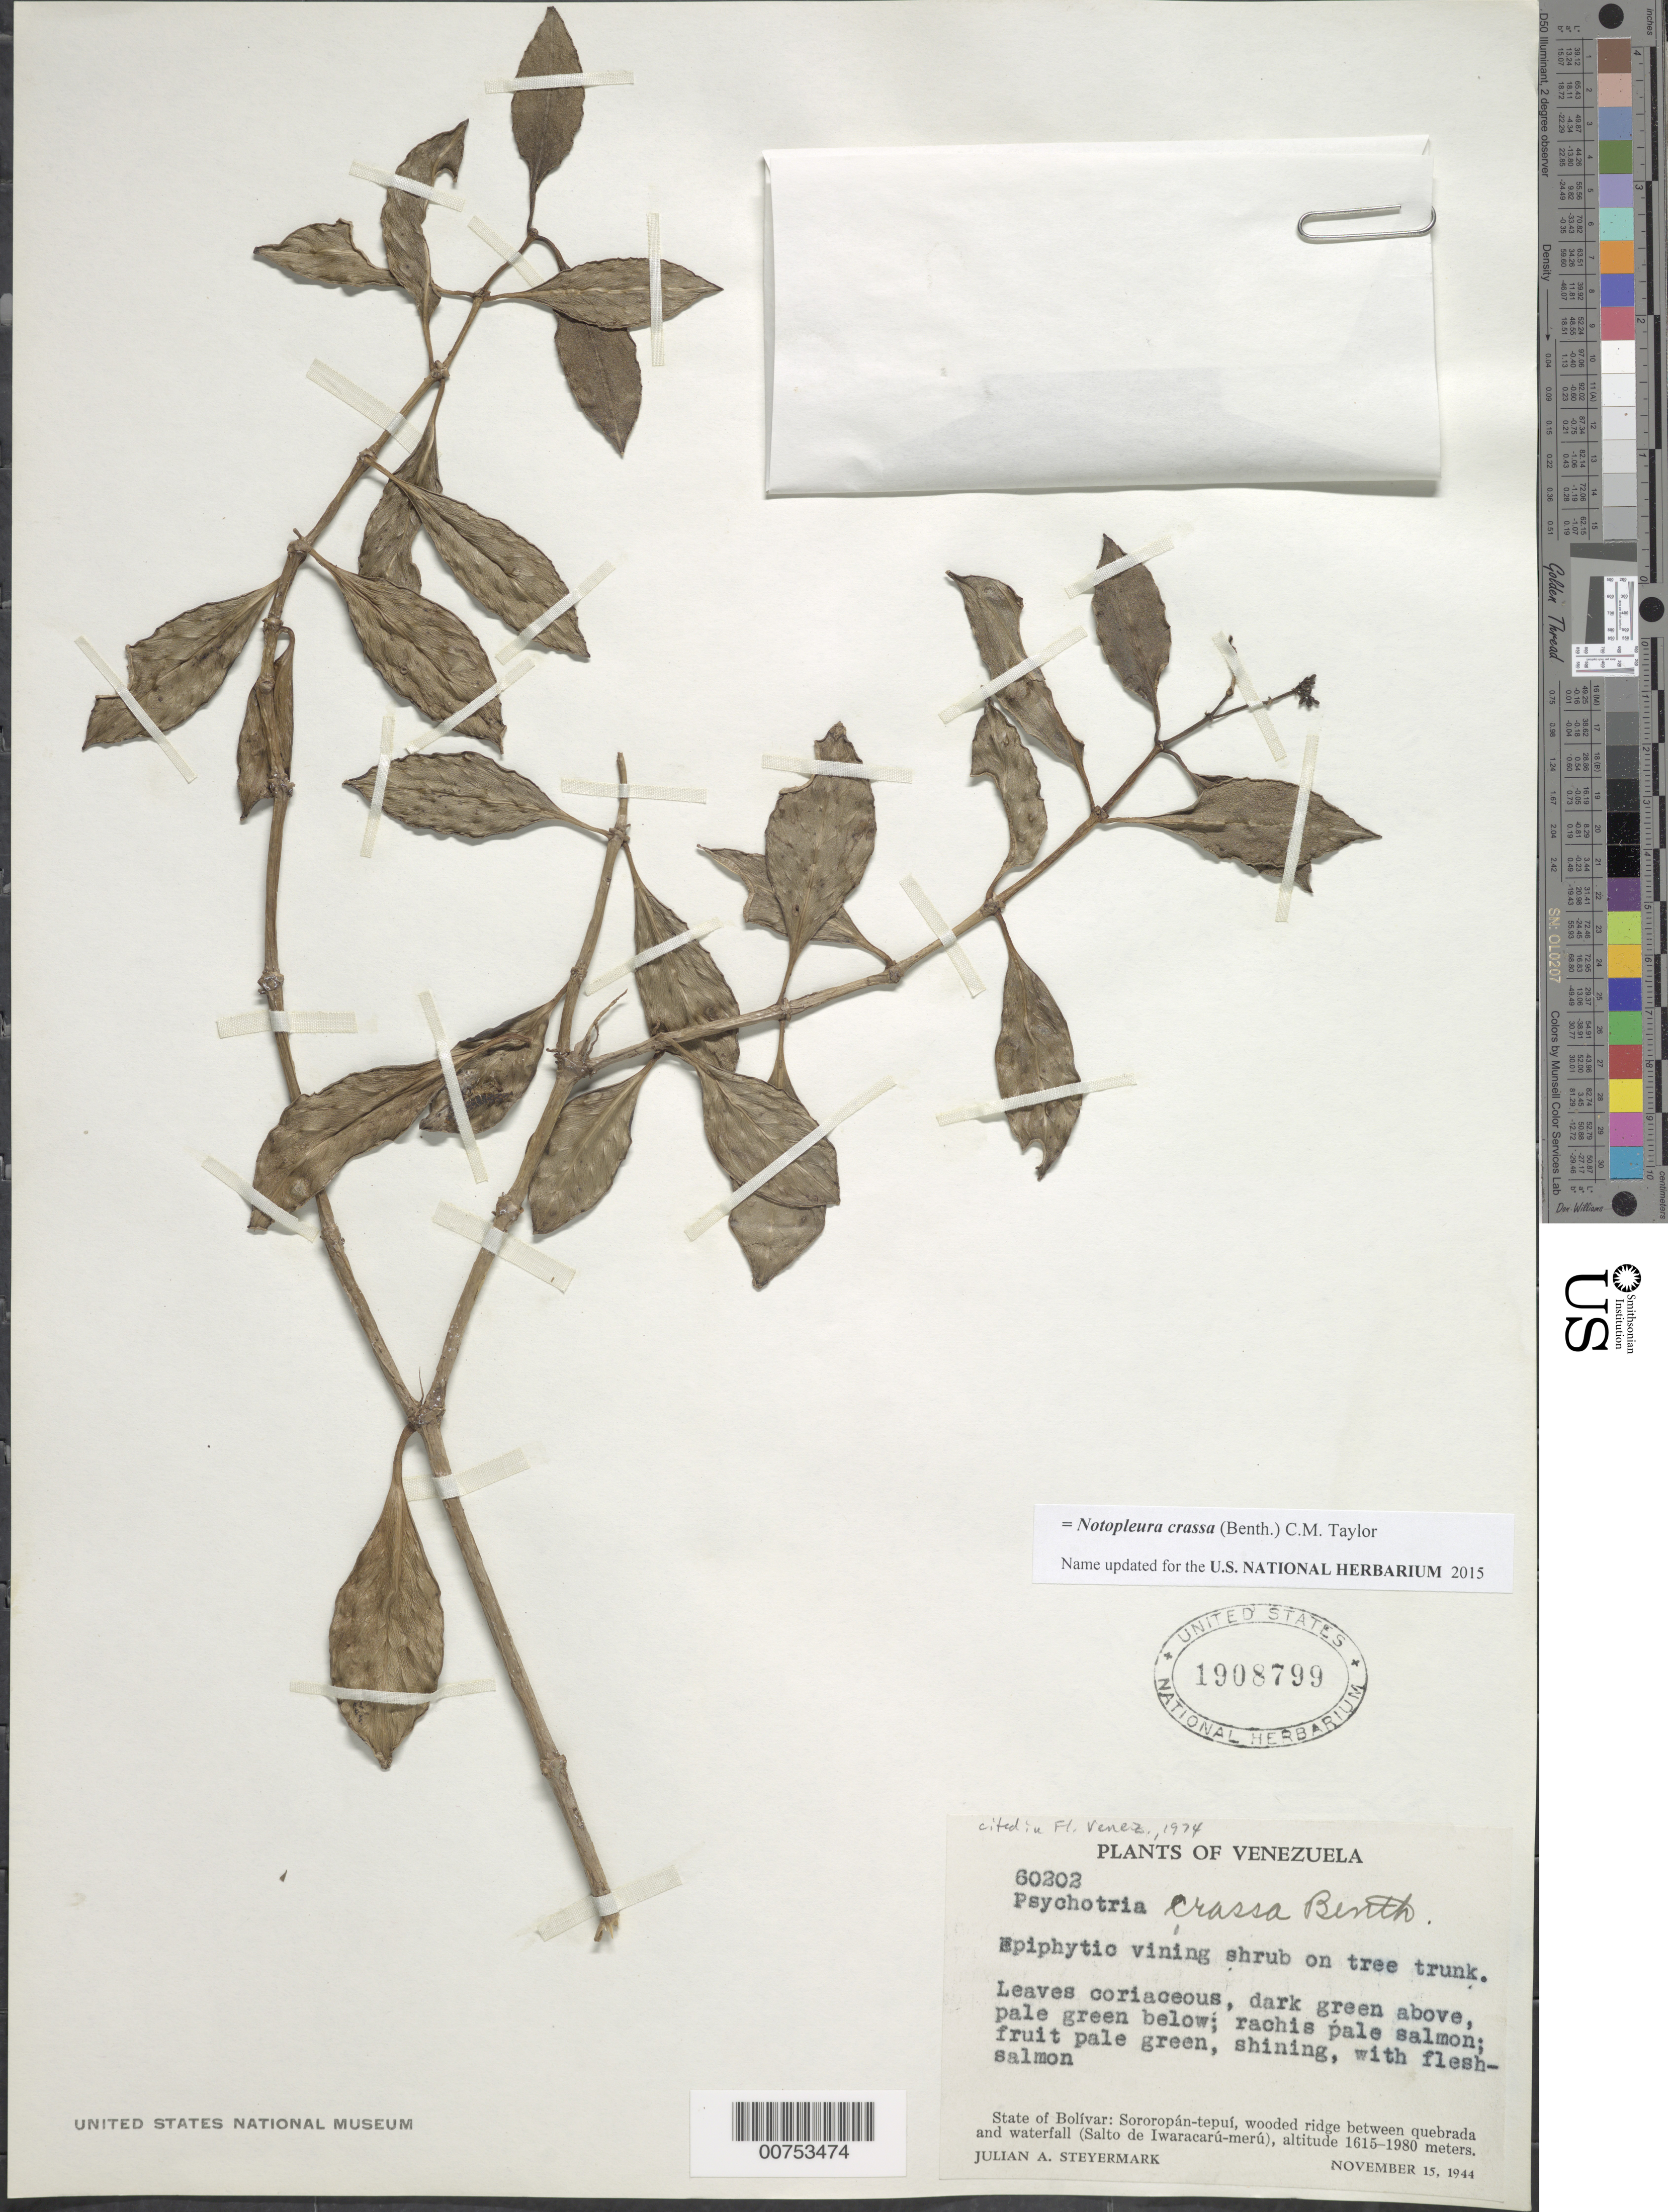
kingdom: Plantae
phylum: Tracheophyta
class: Magnoliopsida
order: Gentianales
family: Rubiaceae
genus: Psychotria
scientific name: Psychotria crassa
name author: Benth.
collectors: J. Steyermark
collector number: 60202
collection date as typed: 15-Nov-44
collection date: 1944-11-15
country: Venezuela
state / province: Bolívar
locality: Salto de Iwaracarú-merú, W end of Sororopán-tepuí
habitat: Wooded ridge between quebrada and waterfall; on tree trunk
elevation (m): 1615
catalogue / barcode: US 1908799